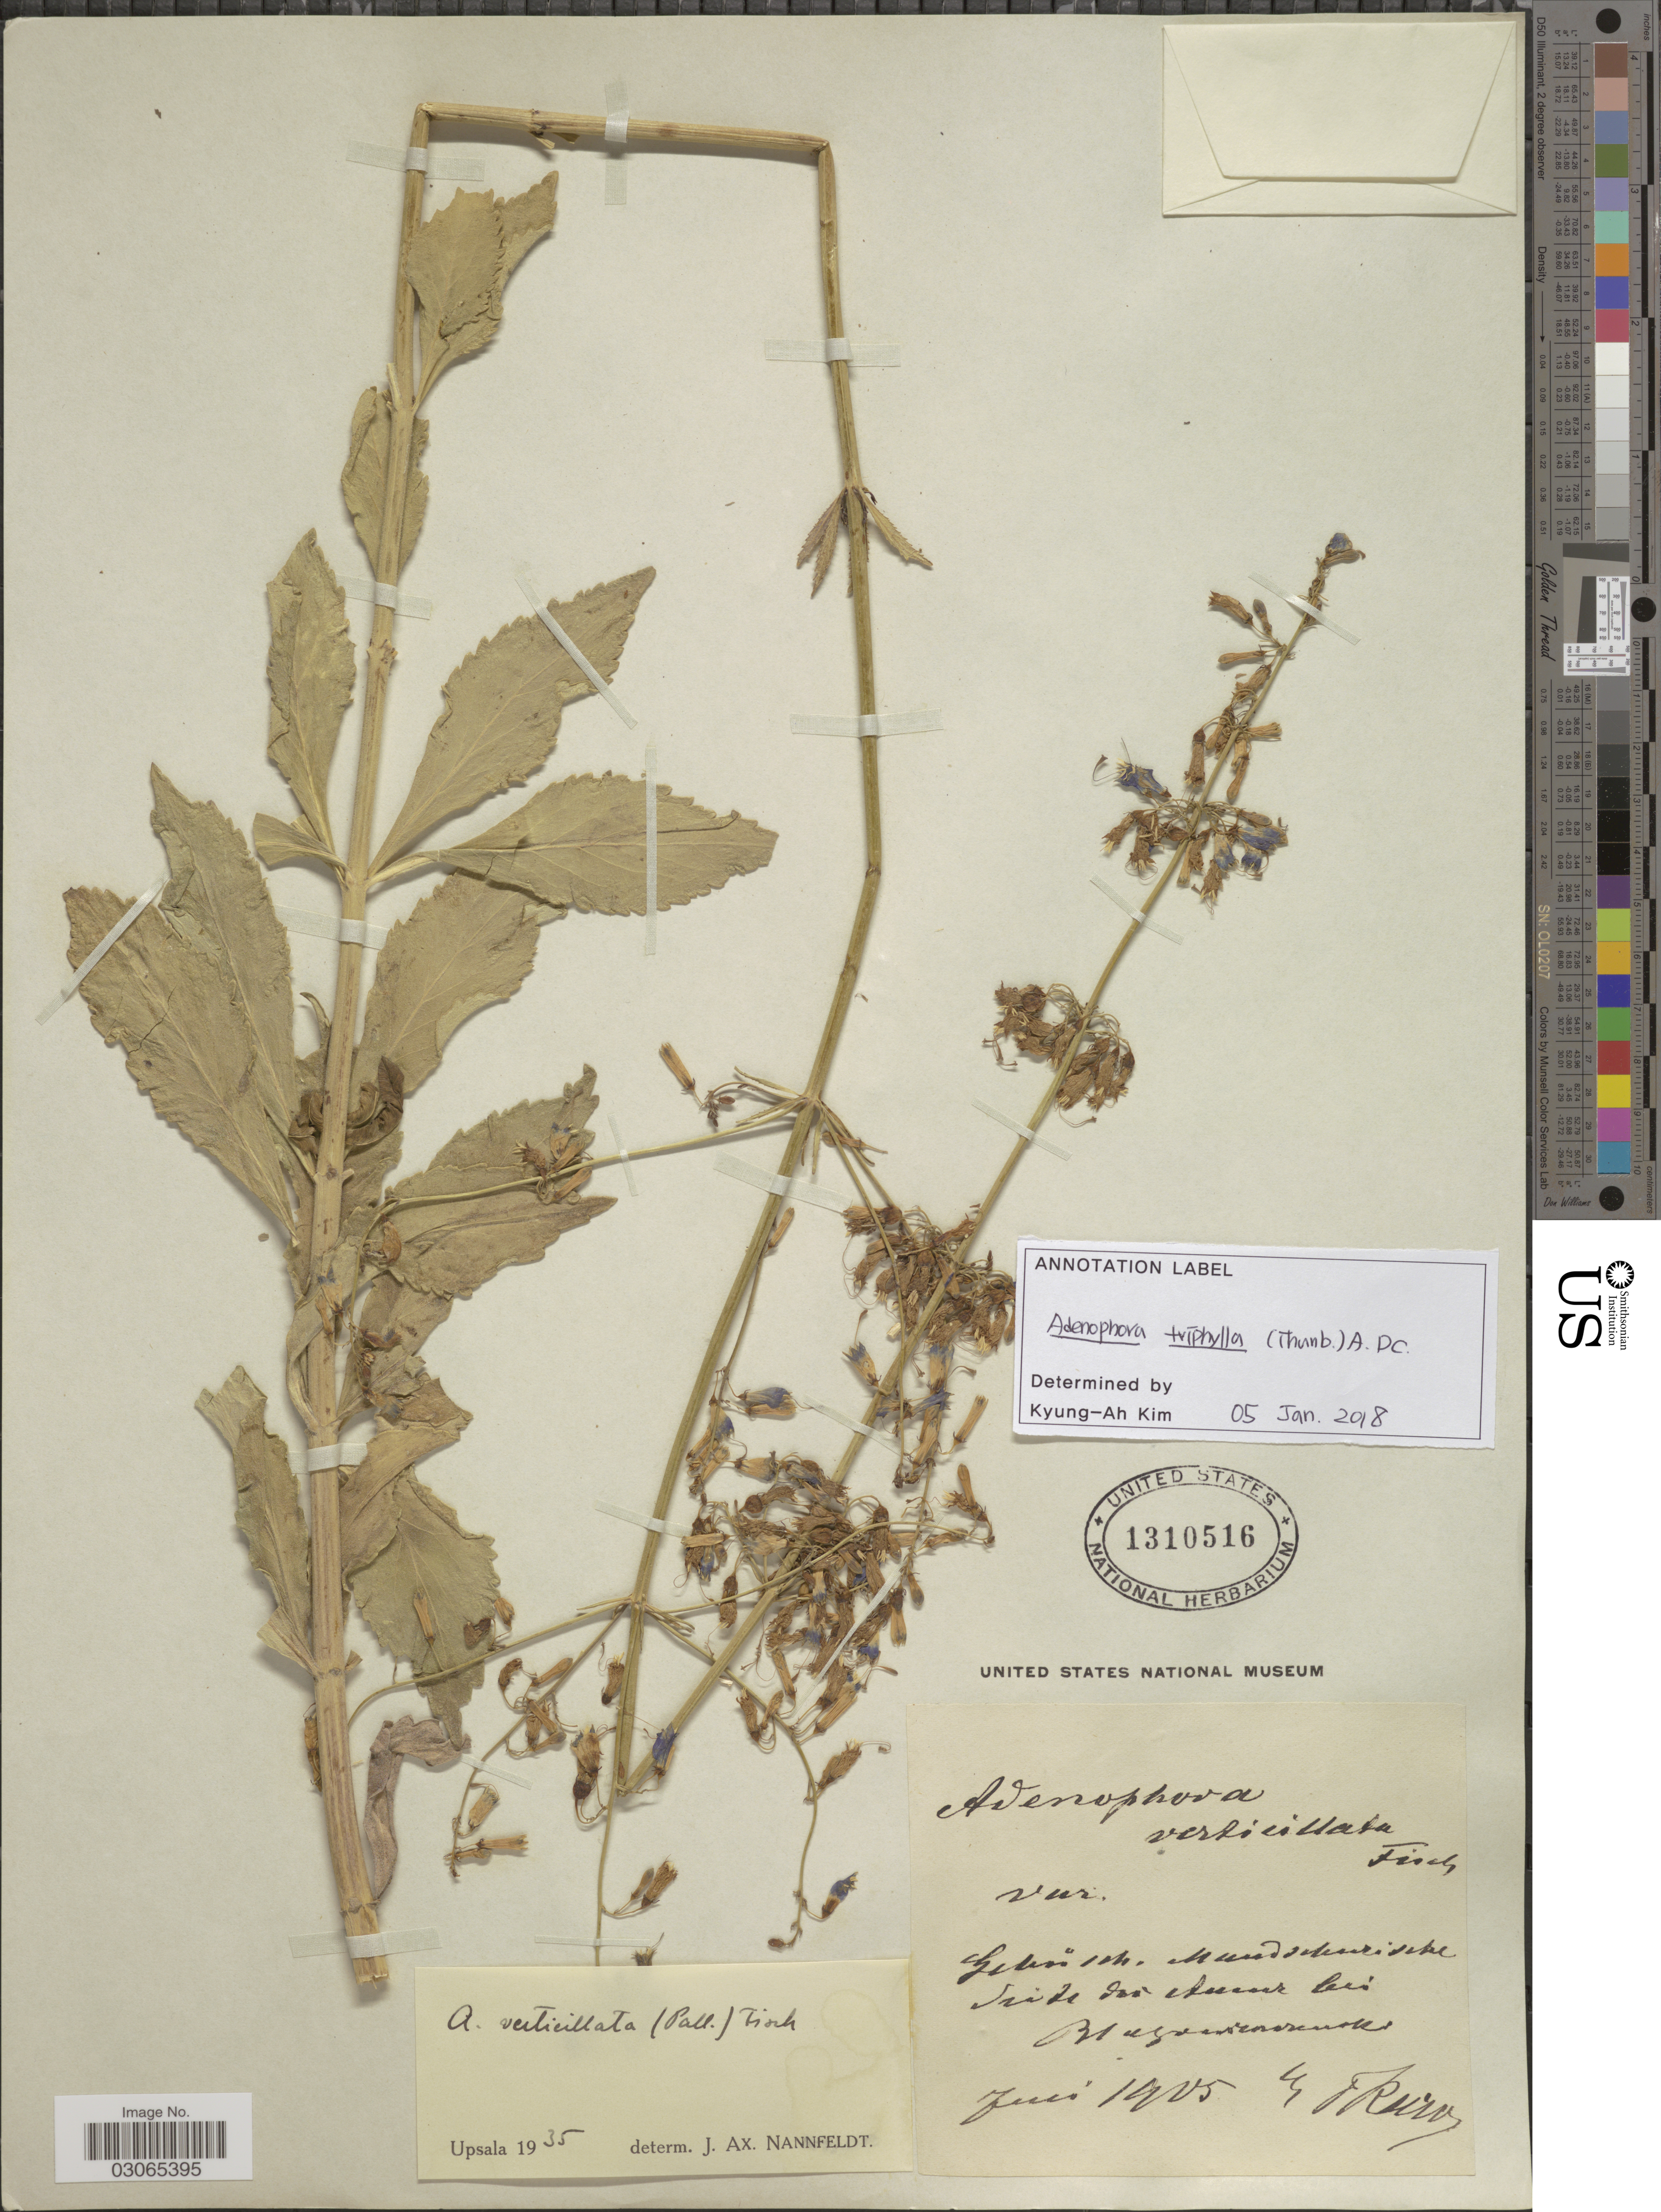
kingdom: Plantae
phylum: Tracheophyta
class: Magnoliopsida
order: Asterales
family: Campanulaceae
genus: Adenophora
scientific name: Adenophora triphylla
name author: (Thunb.) A. DC.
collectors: F. Karo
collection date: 1905-06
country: Russian Federation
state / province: Amur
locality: Amur bei Blagoveshchensk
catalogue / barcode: US 1310516